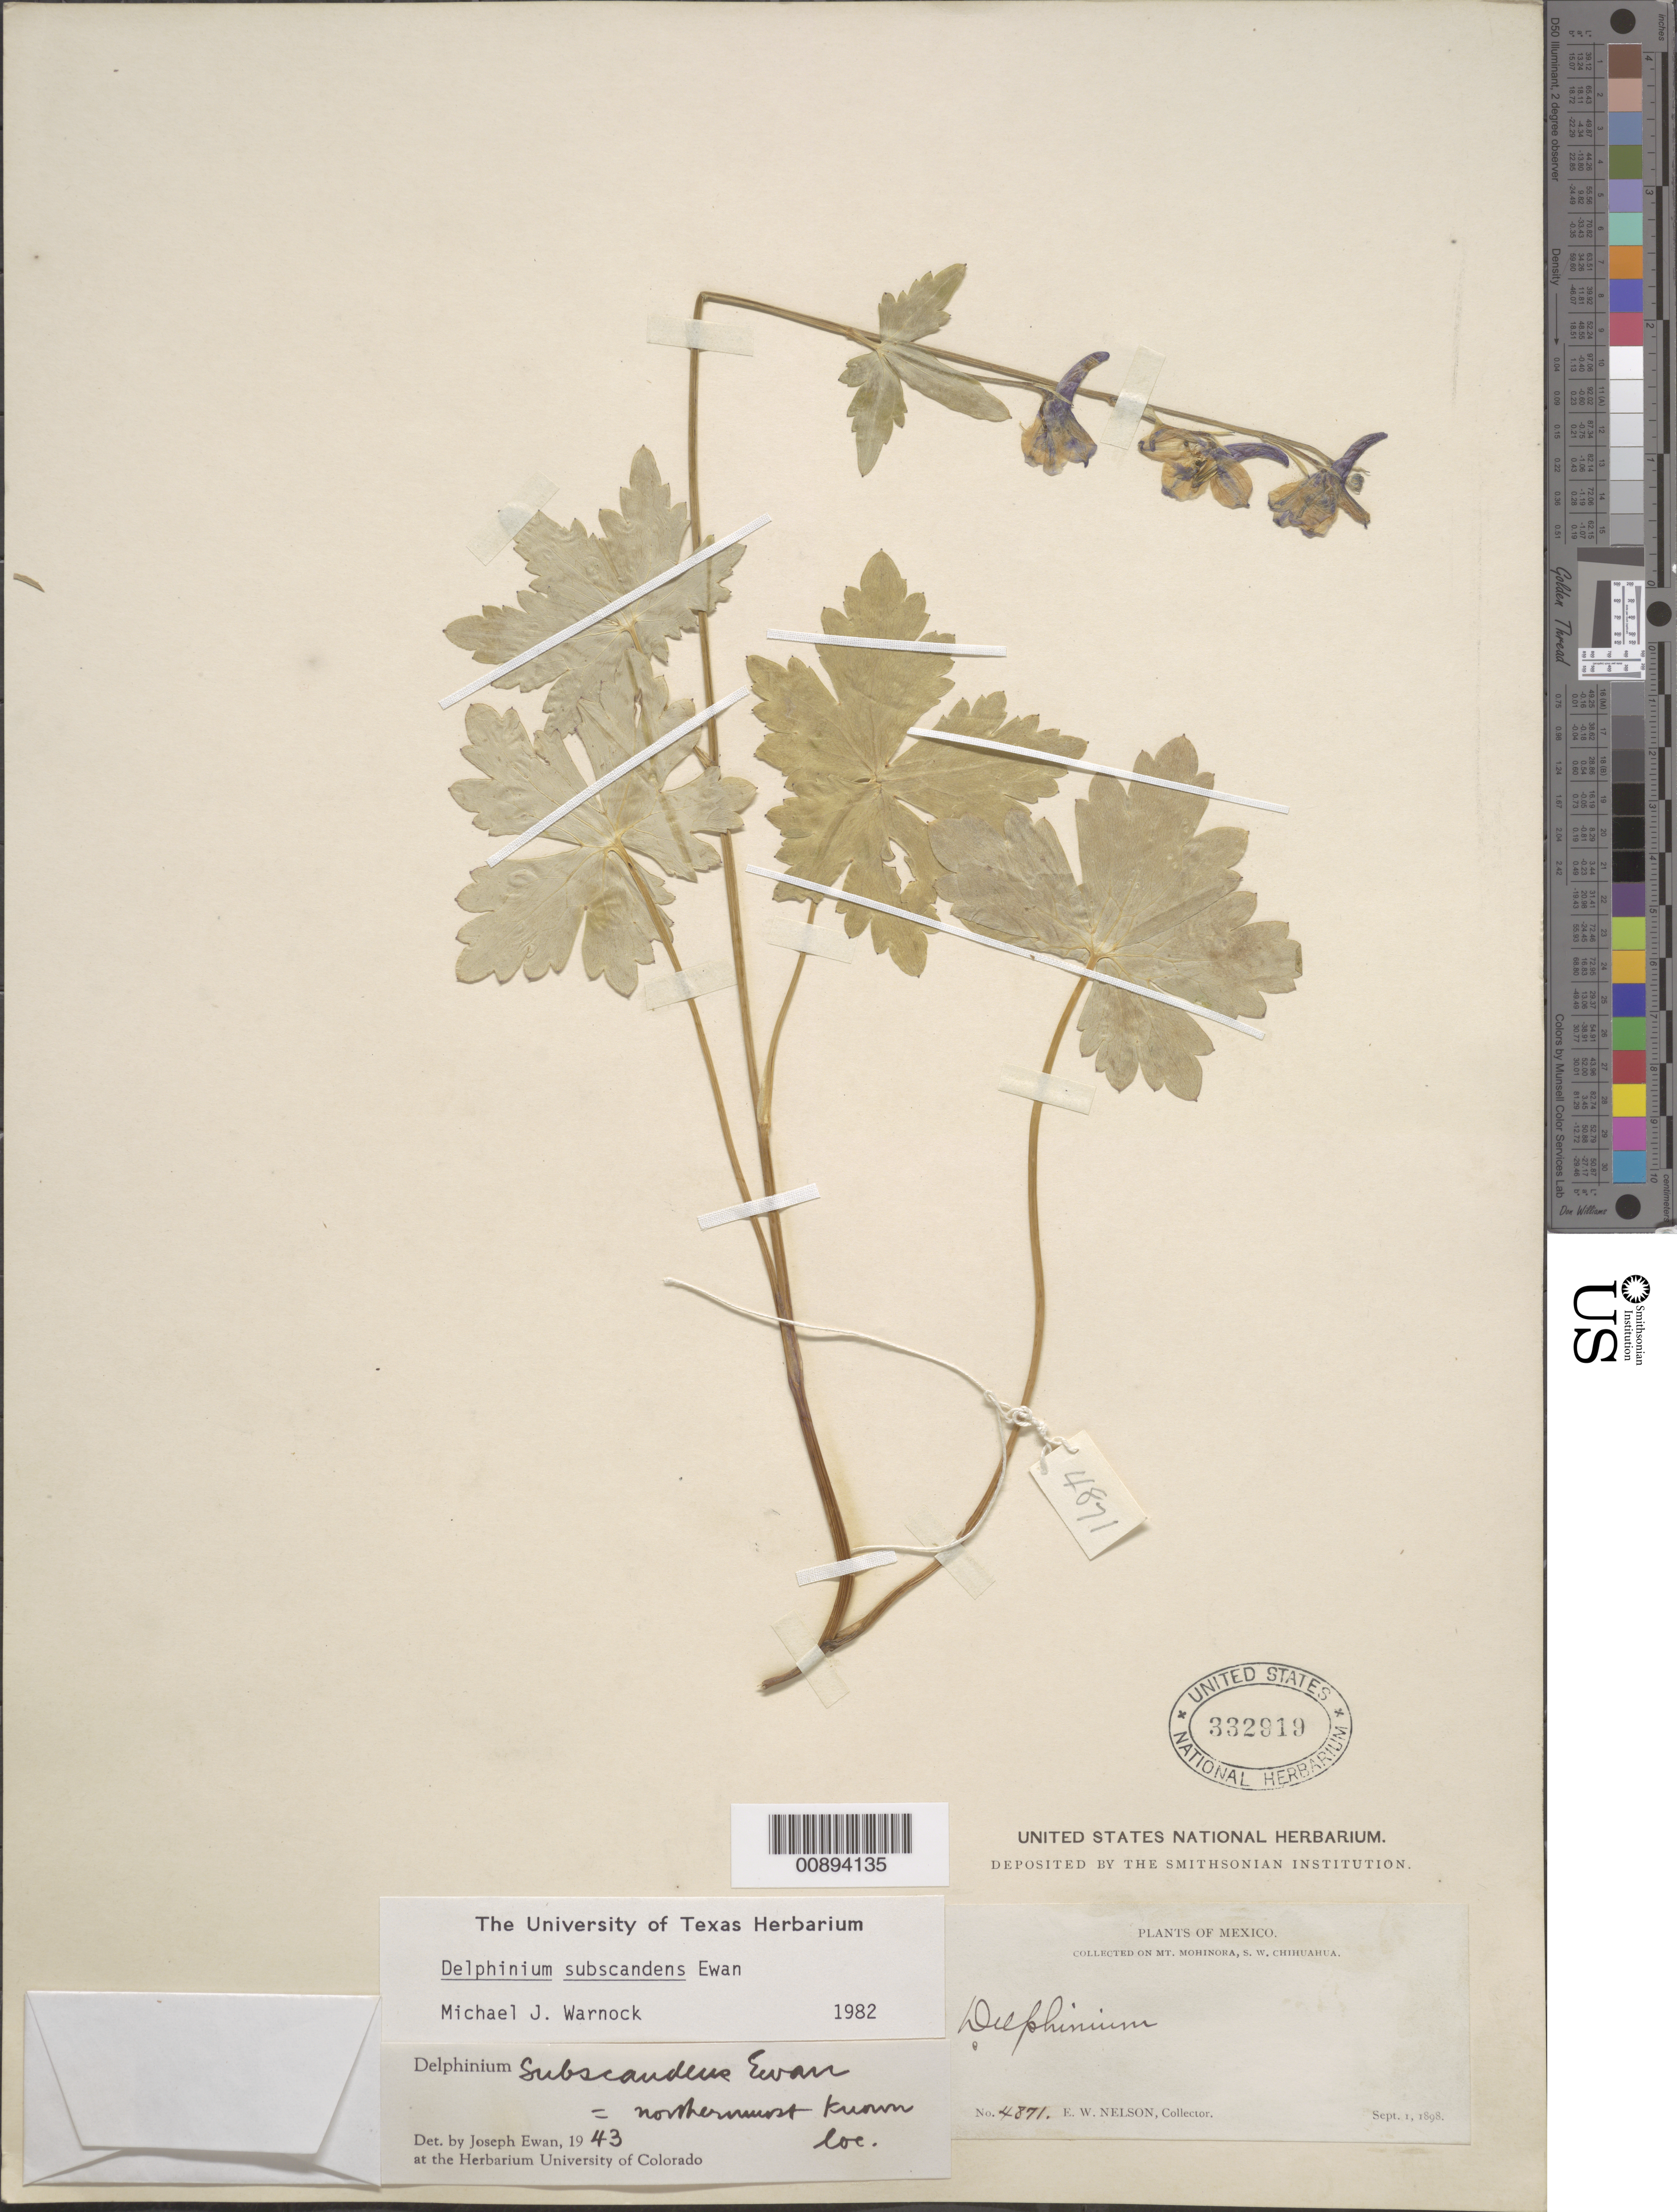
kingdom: Plantae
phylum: Tracheophyta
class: Magnoliopsida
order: Ranunculales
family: Ranunculaceae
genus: Delphinium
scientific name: Delphinium subscandens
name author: Ewan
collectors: E. W. Nelson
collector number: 4871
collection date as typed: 01 Sep 1898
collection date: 1898-09-01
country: Mexico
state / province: Chihuahua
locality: Mt. Mohinora, SW Chihuahua.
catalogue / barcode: US 332919